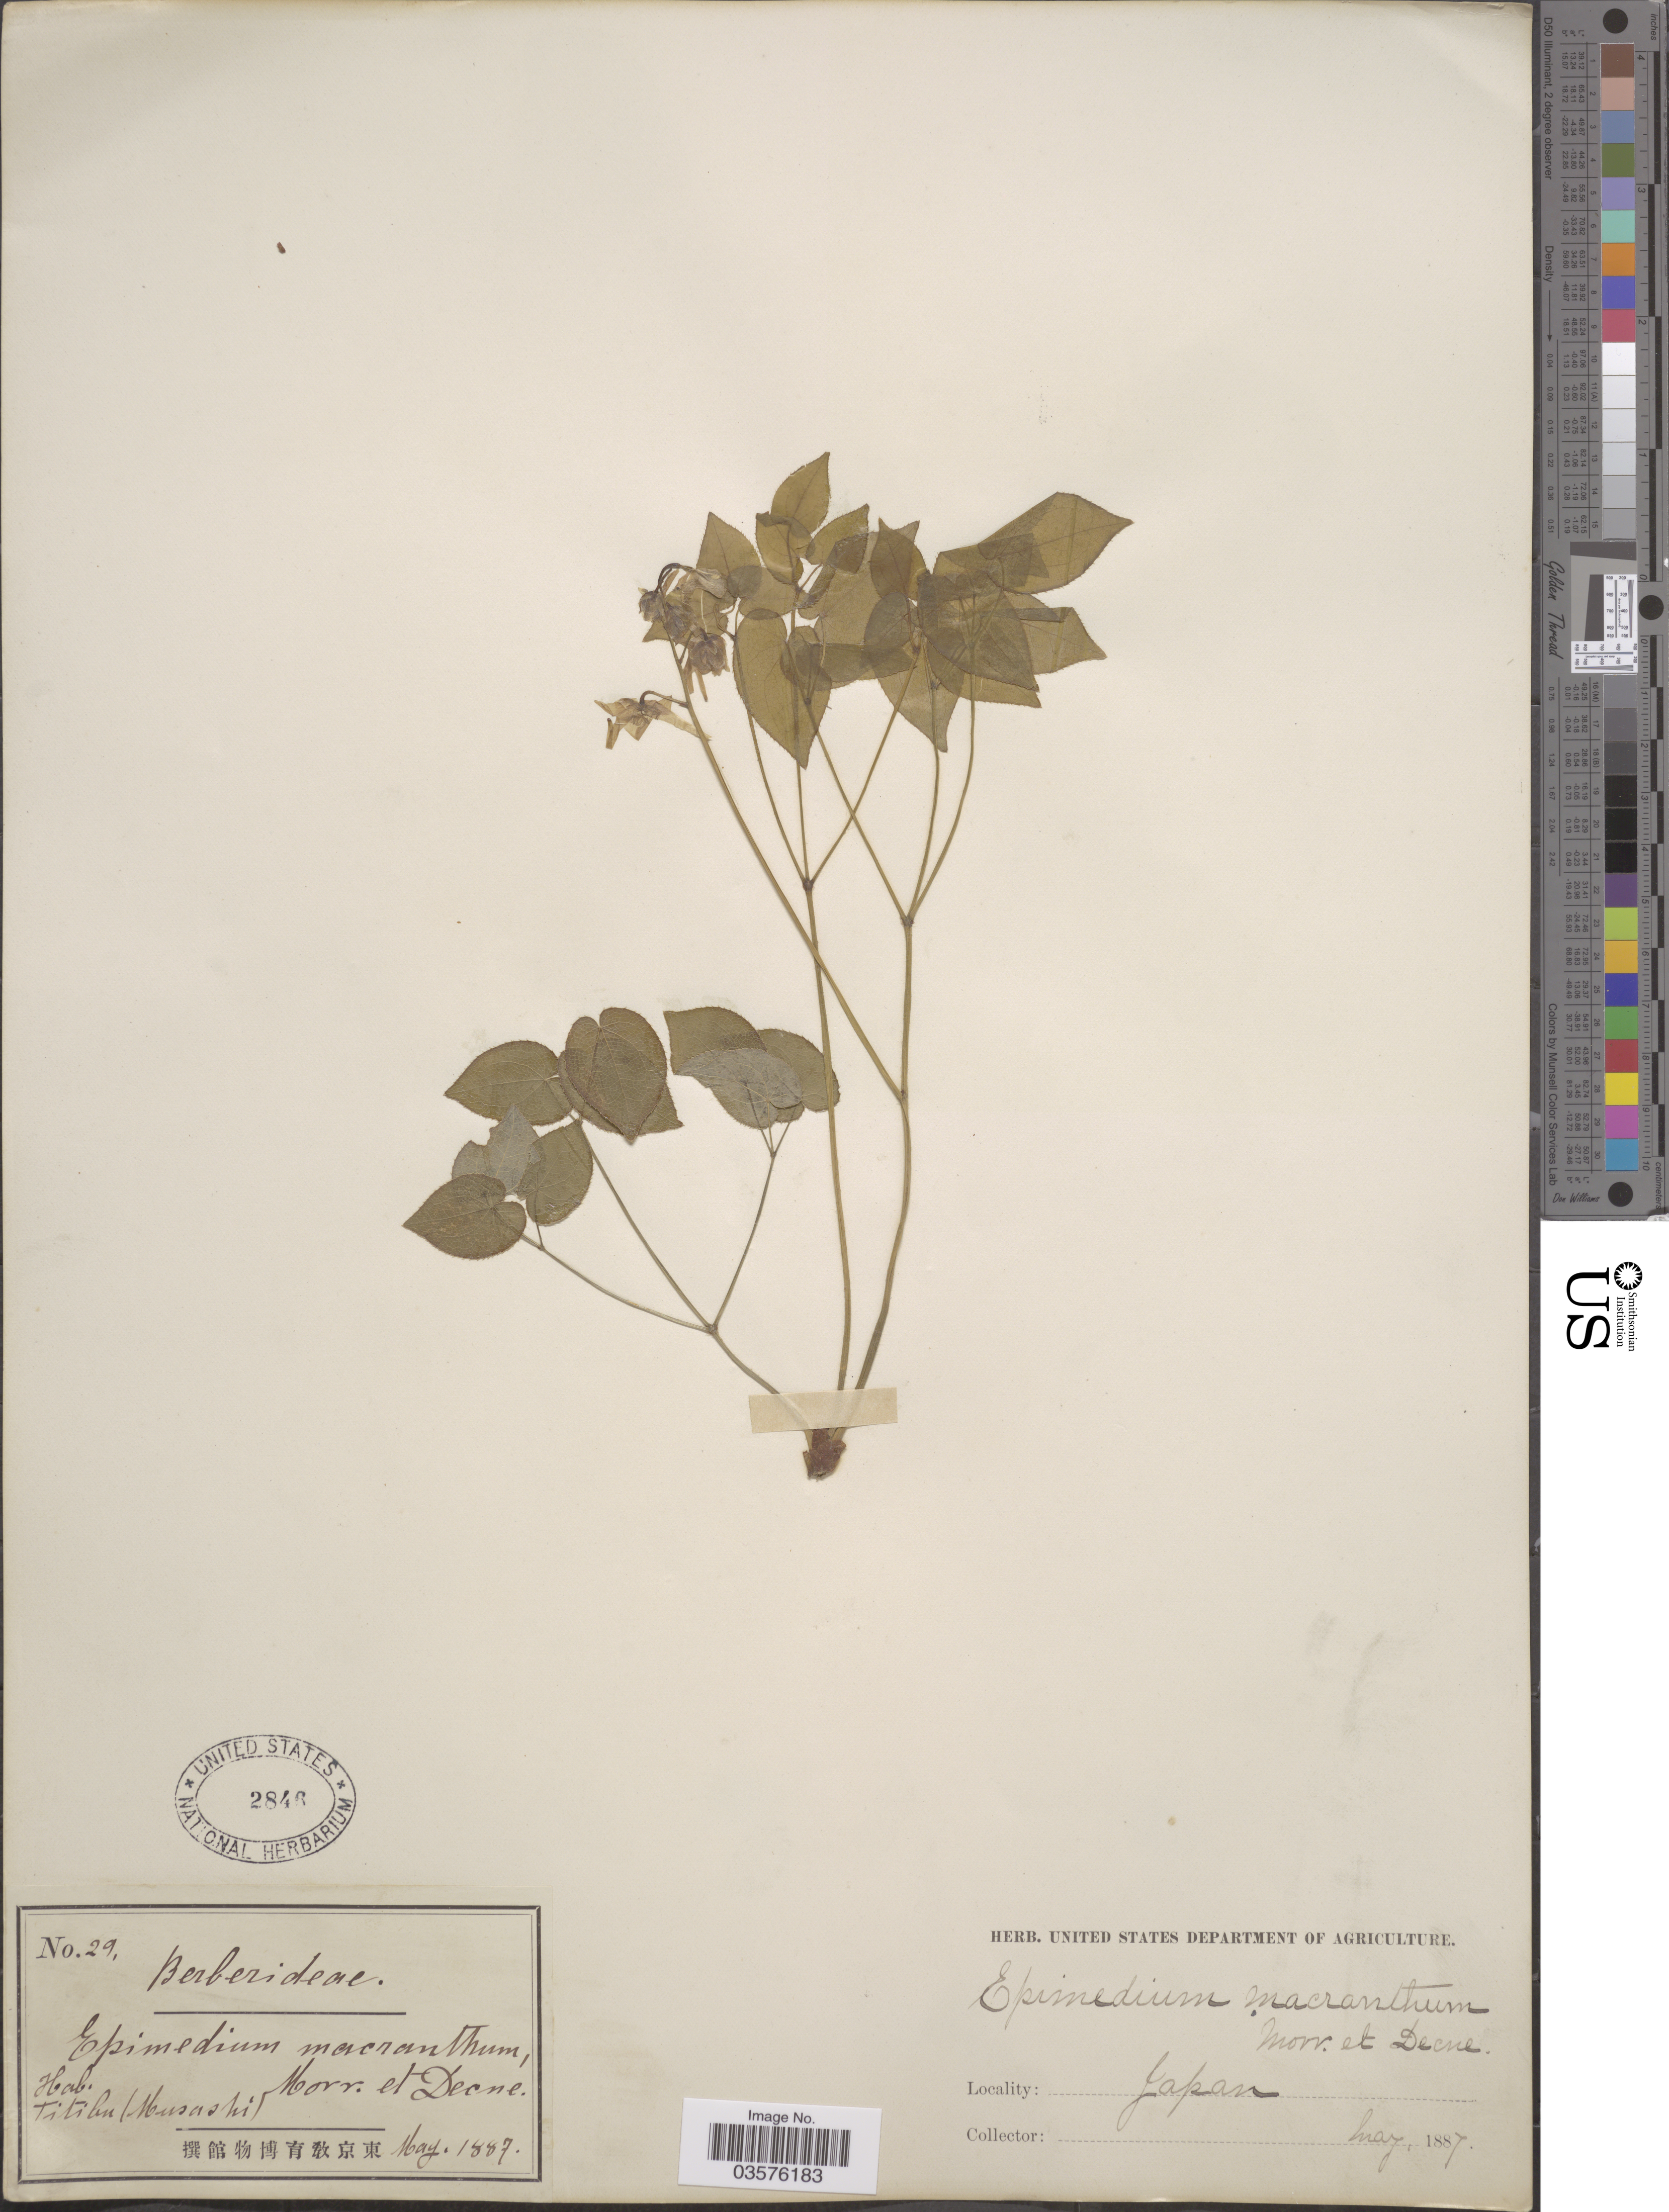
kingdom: Plantae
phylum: Tracheophyta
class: Magnoliopsida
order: Ranunculales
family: Berberidaceae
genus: Epimedium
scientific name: Epimedium grandiflorum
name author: C. Morren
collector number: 29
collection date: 1887-05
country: Japan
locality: Titibu (Musashi).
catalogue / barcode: US 2846